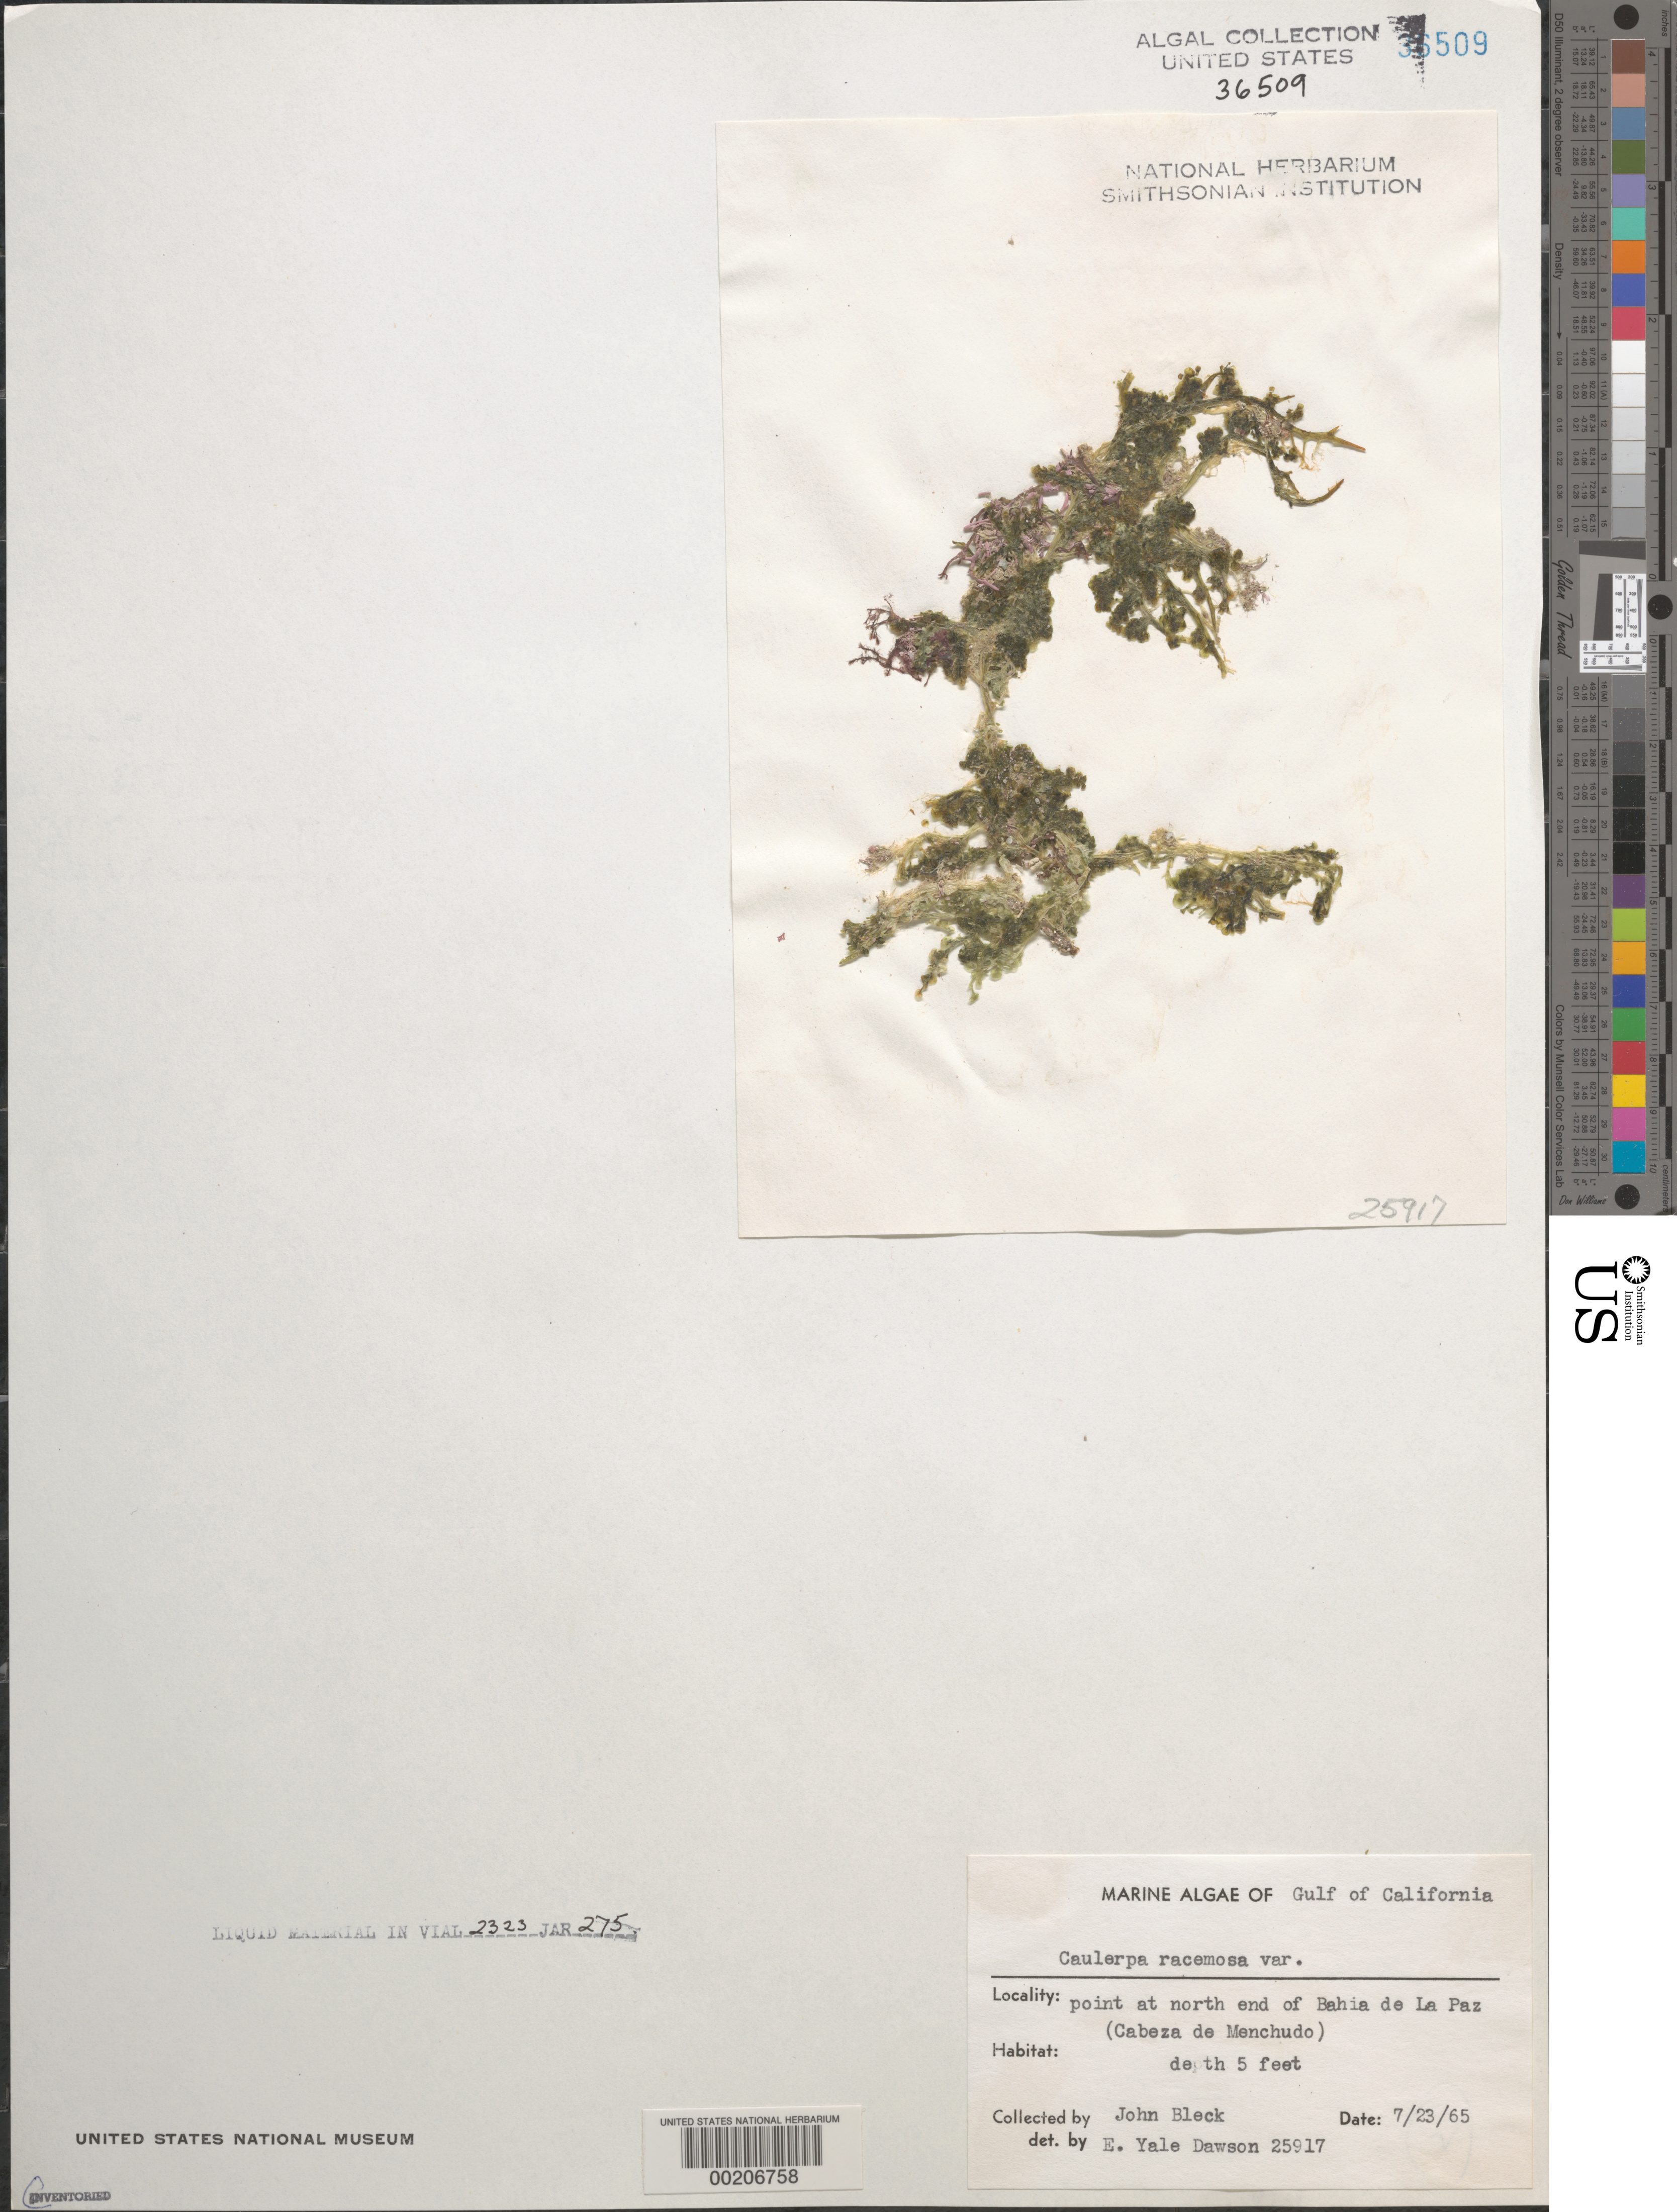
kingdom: Plantae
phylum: Chlorophyta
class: Ulvophyceae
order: Bryopsidales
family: Caulerpaceae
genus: Caulerpa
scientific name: Caulerpa racemosa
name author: (Forssk.) J. Agardh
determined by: Dawson, E. Y.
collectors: J. Bleck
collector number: EYD 25917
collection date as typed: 23 Jul 1965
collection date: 1965-07-23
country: Mexico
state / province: Baja California Sur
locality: Bahia de La Paz (Cabeza de Manchudo)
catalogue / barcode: US 36509